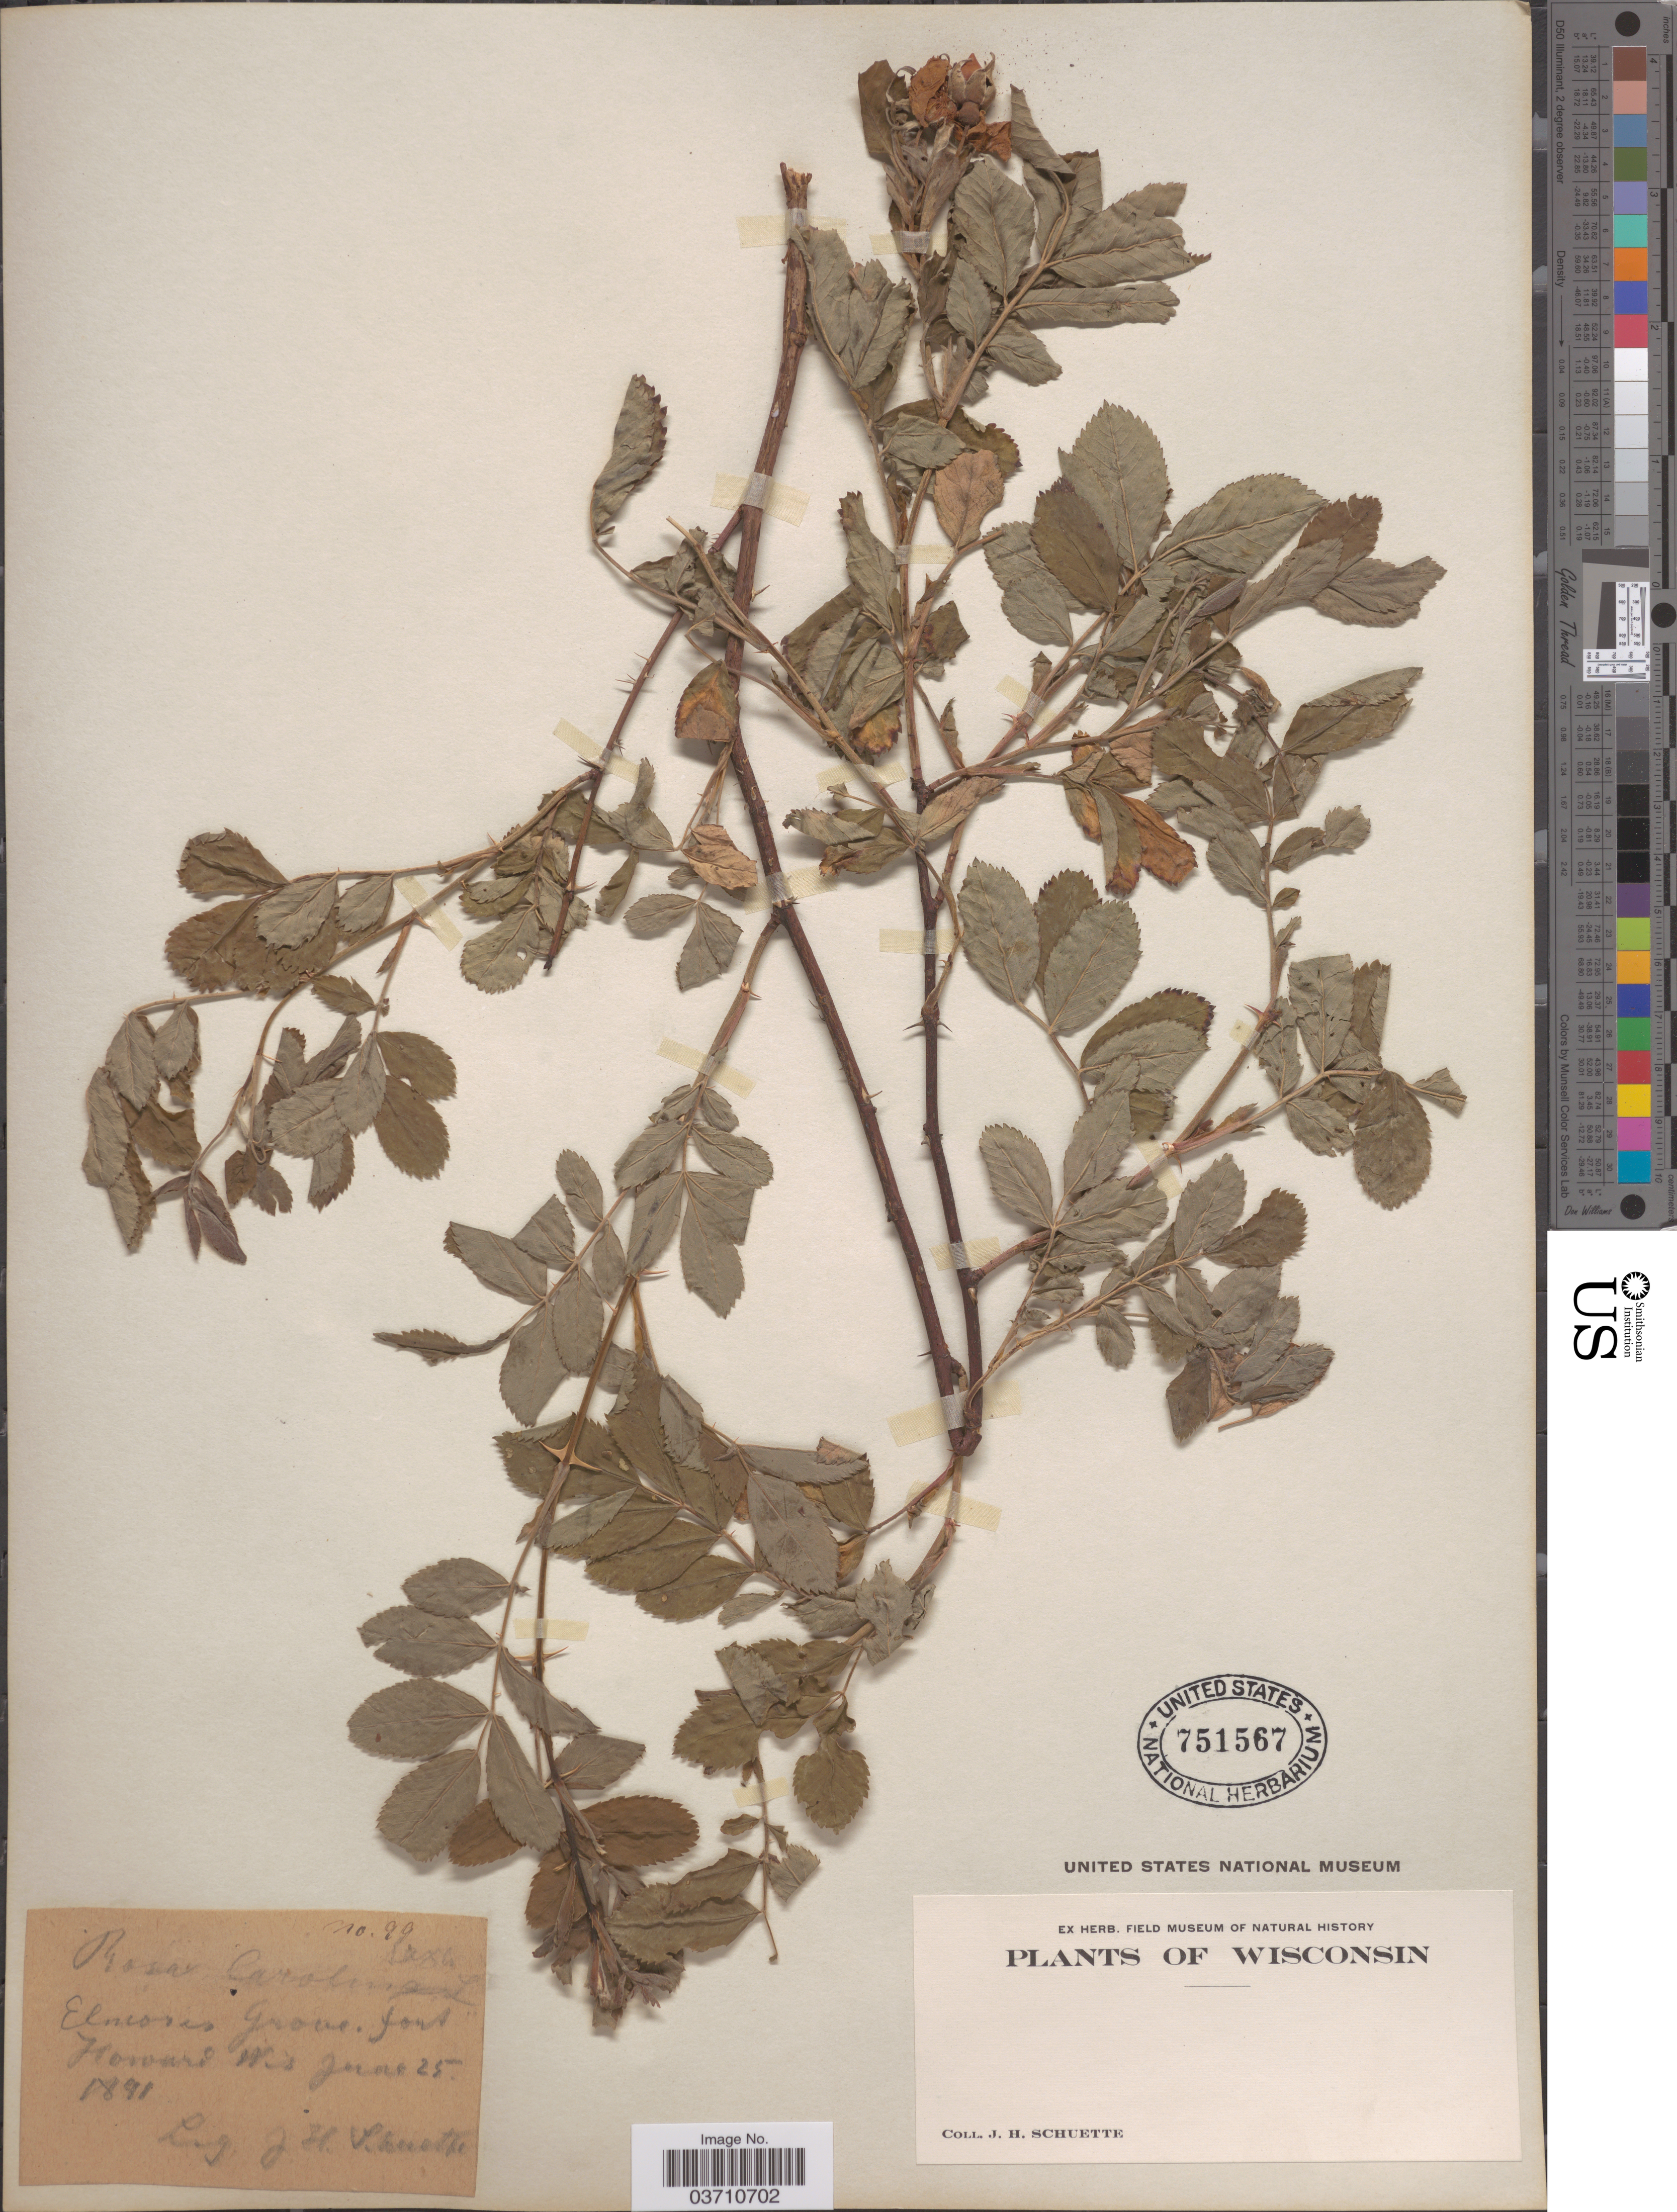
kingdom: Plantae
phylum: Tracheophyta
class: Magnoliopsida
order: Rosales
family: Rosaceae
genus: Rosa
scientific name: Rosa carolina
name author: L.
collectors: J. H. Schuette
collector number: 99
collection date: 1891-06-25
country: United States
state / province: Wisconsin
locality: Elmores Grave, Fort Howard.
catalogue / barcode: US 751567